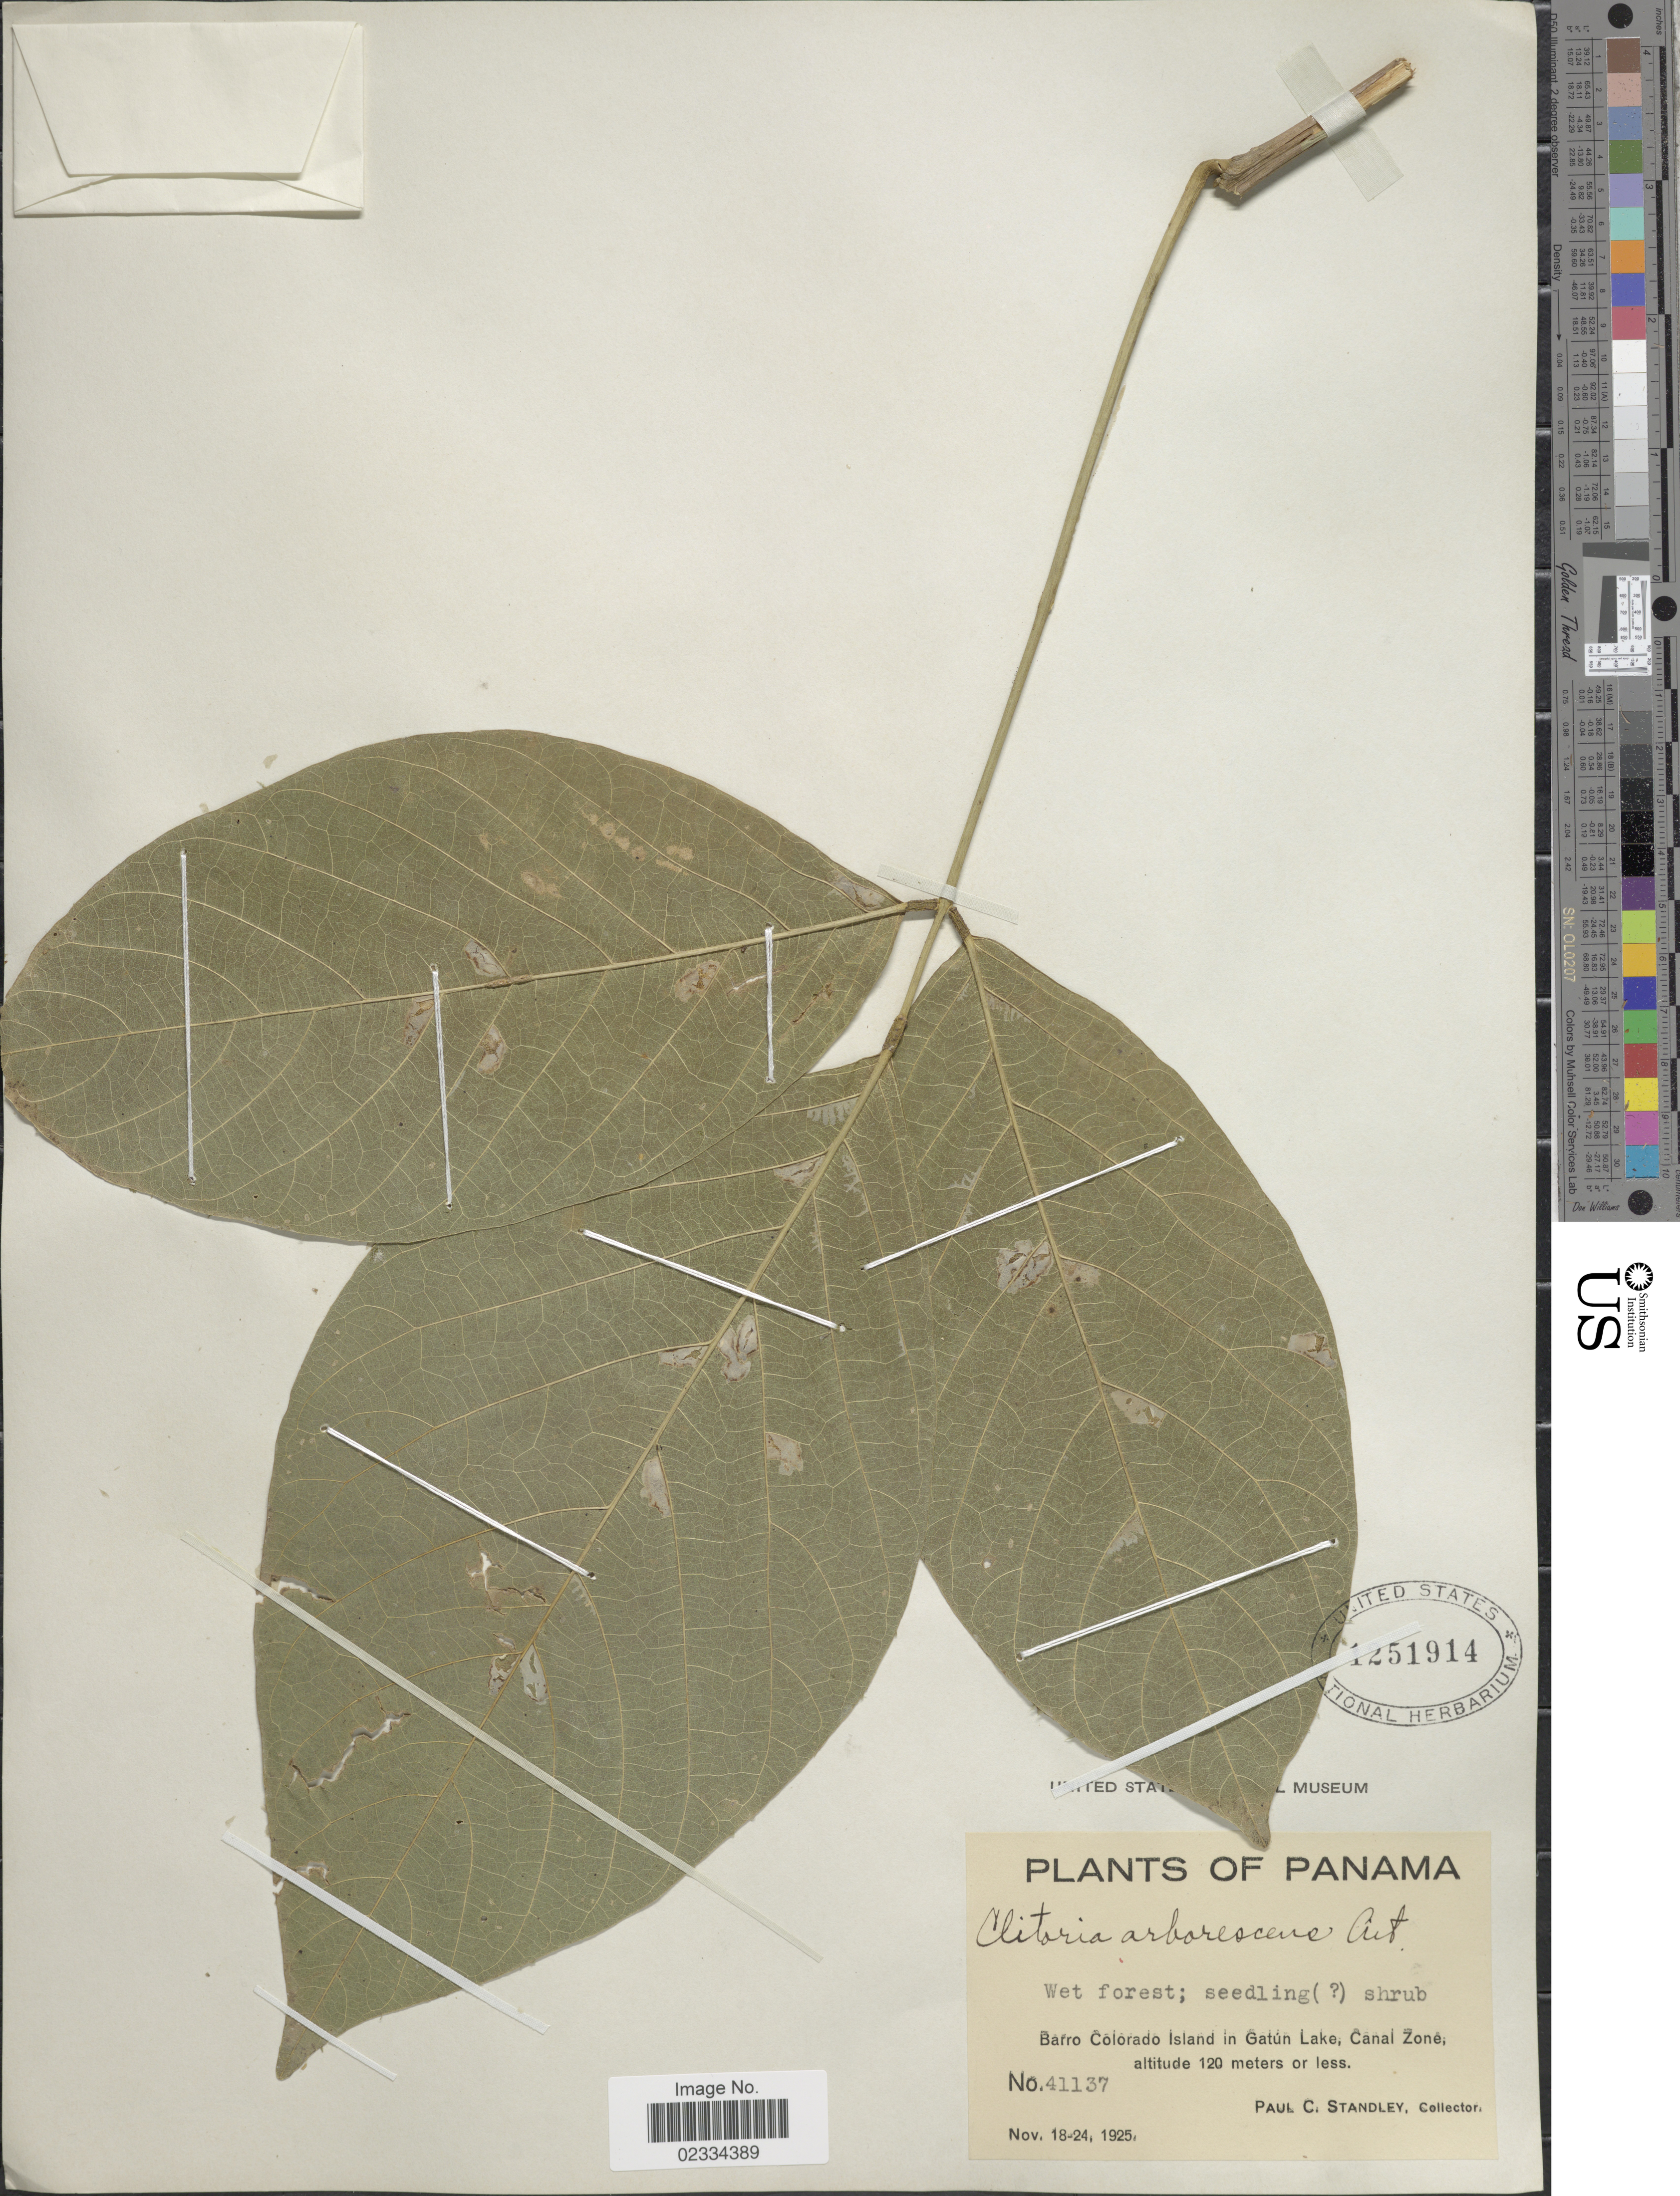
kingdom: Plantae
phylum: Tracheophyta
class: Magnoliopsida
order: Fabales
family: Fabaceae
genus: Clitoria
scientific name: Clitoria arborescens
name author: R. Br.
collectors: P. C. Standley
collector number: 41137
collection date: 1925-11-18/1925-11-24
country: Panama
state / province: Panamá Oeste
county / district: Canal Zone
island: Barro Colorado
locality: Barro Colorado Island in Gatún Lake, Canal Zone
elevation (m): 120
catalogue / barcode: US 1251914